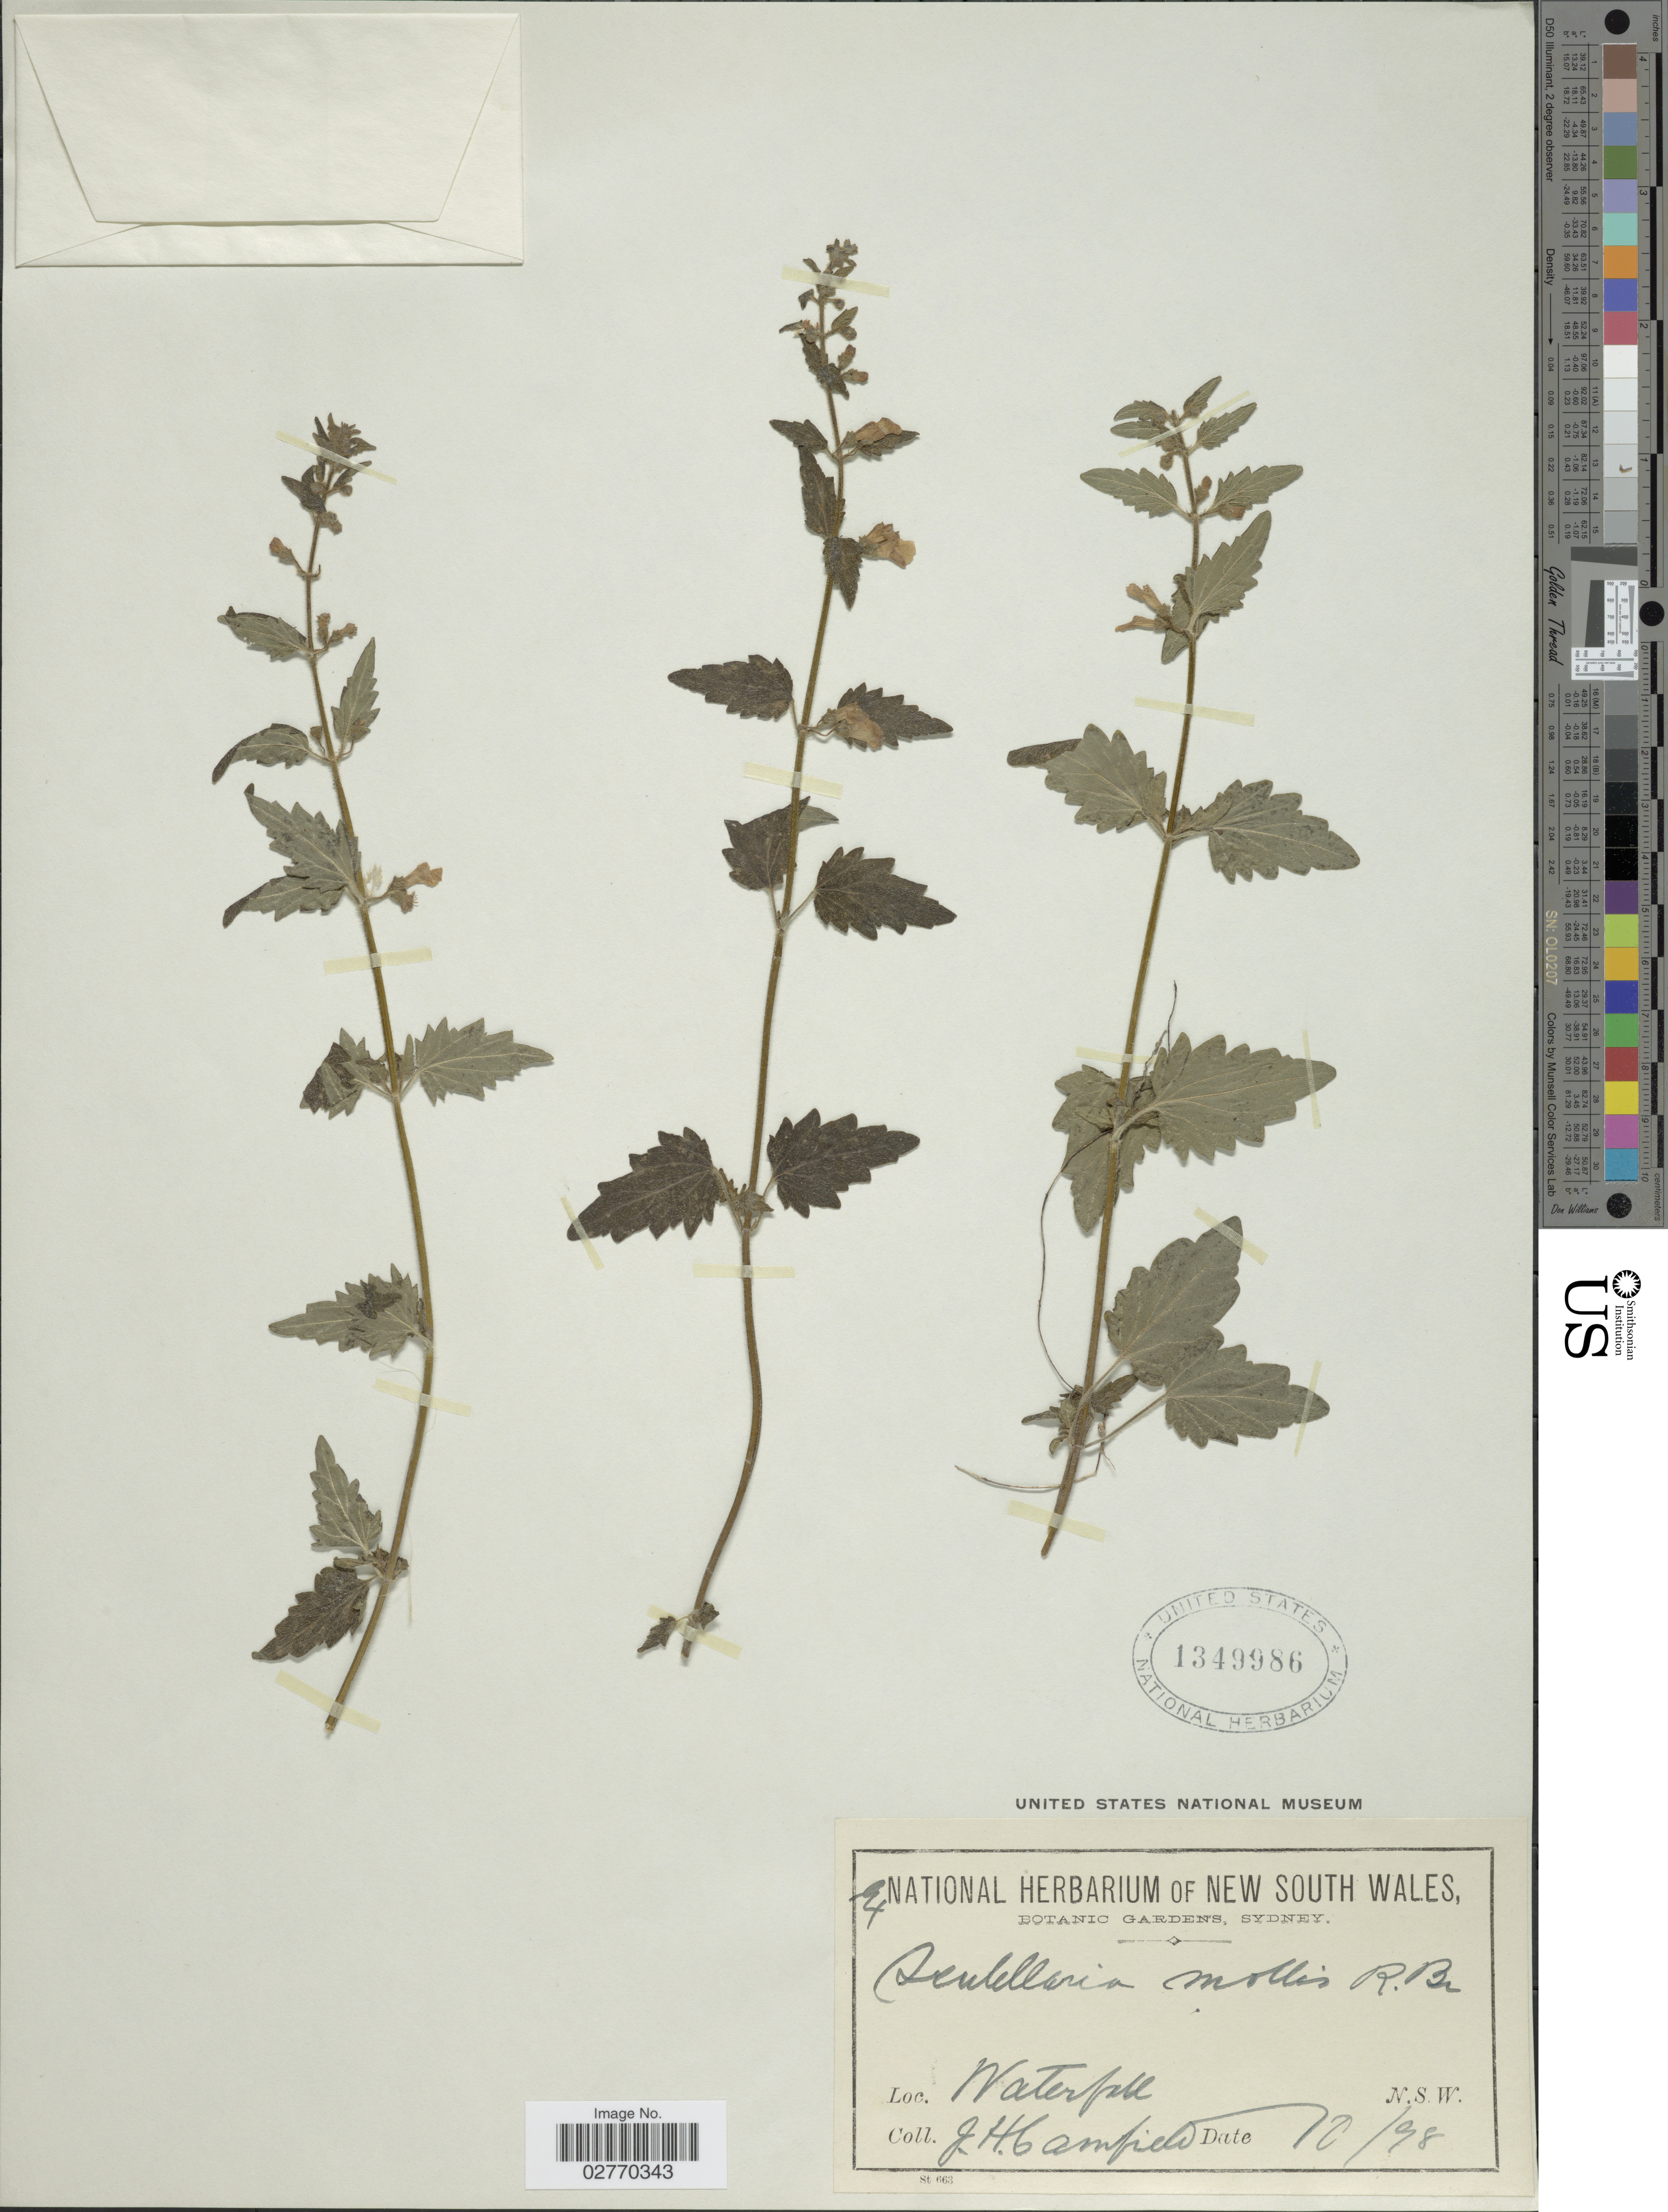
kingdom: Plantae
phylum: Tracheophyta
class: Magnoliopsida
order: Lamiales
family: Lamiaceae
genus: Scutellaria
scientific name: Scutellaria mollis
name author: R. Br.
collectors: J. Camfield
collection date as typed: Transcribed d/m/y: /2/98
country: Australia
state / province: New South Wales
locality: Waterfall.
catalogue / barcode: US 1349986